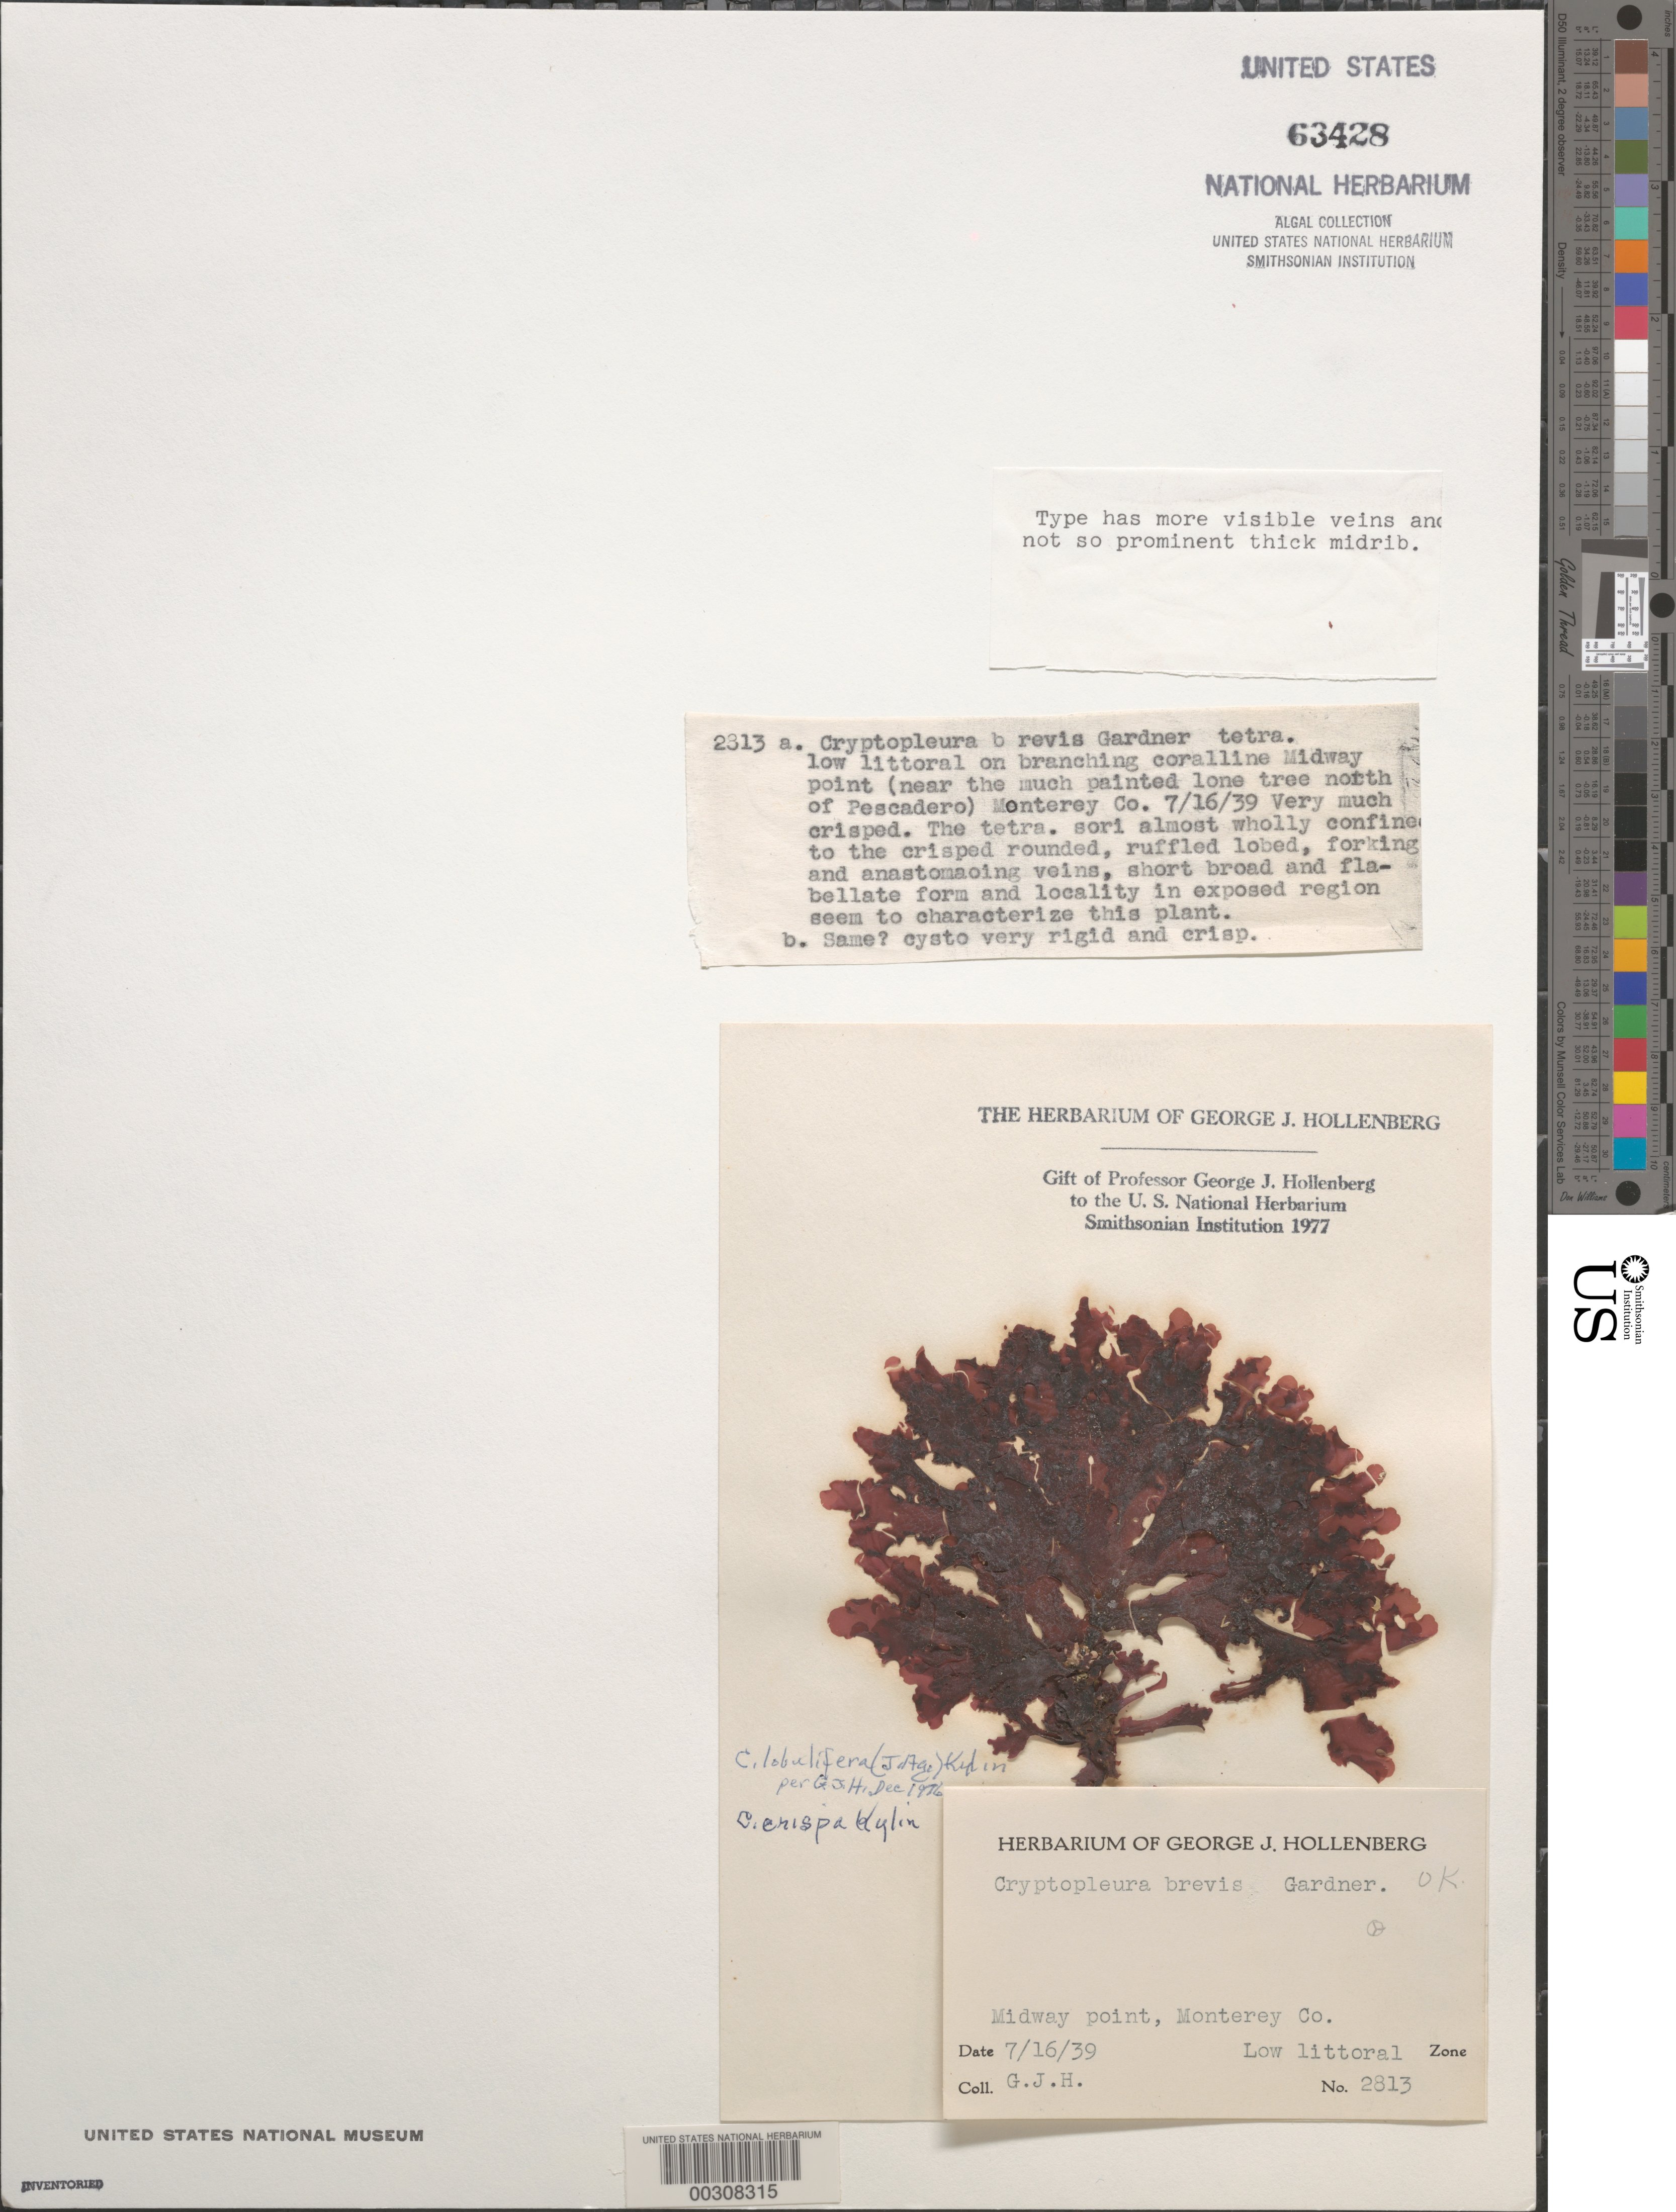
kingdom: Plantae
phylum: Rhodophyta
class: Florideophyceae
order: Ceramiales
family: Delesseriaceae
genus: Cryptopleura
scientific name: Cryptopleura lobulifera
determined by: Hollenberg, George J.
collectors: G. Hollenberg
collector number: GJH 2813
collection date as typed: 16 Jul 1939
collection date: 1939-07-16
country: United States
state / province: California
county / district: Monterey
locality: Midway Point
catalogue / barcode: US 63428